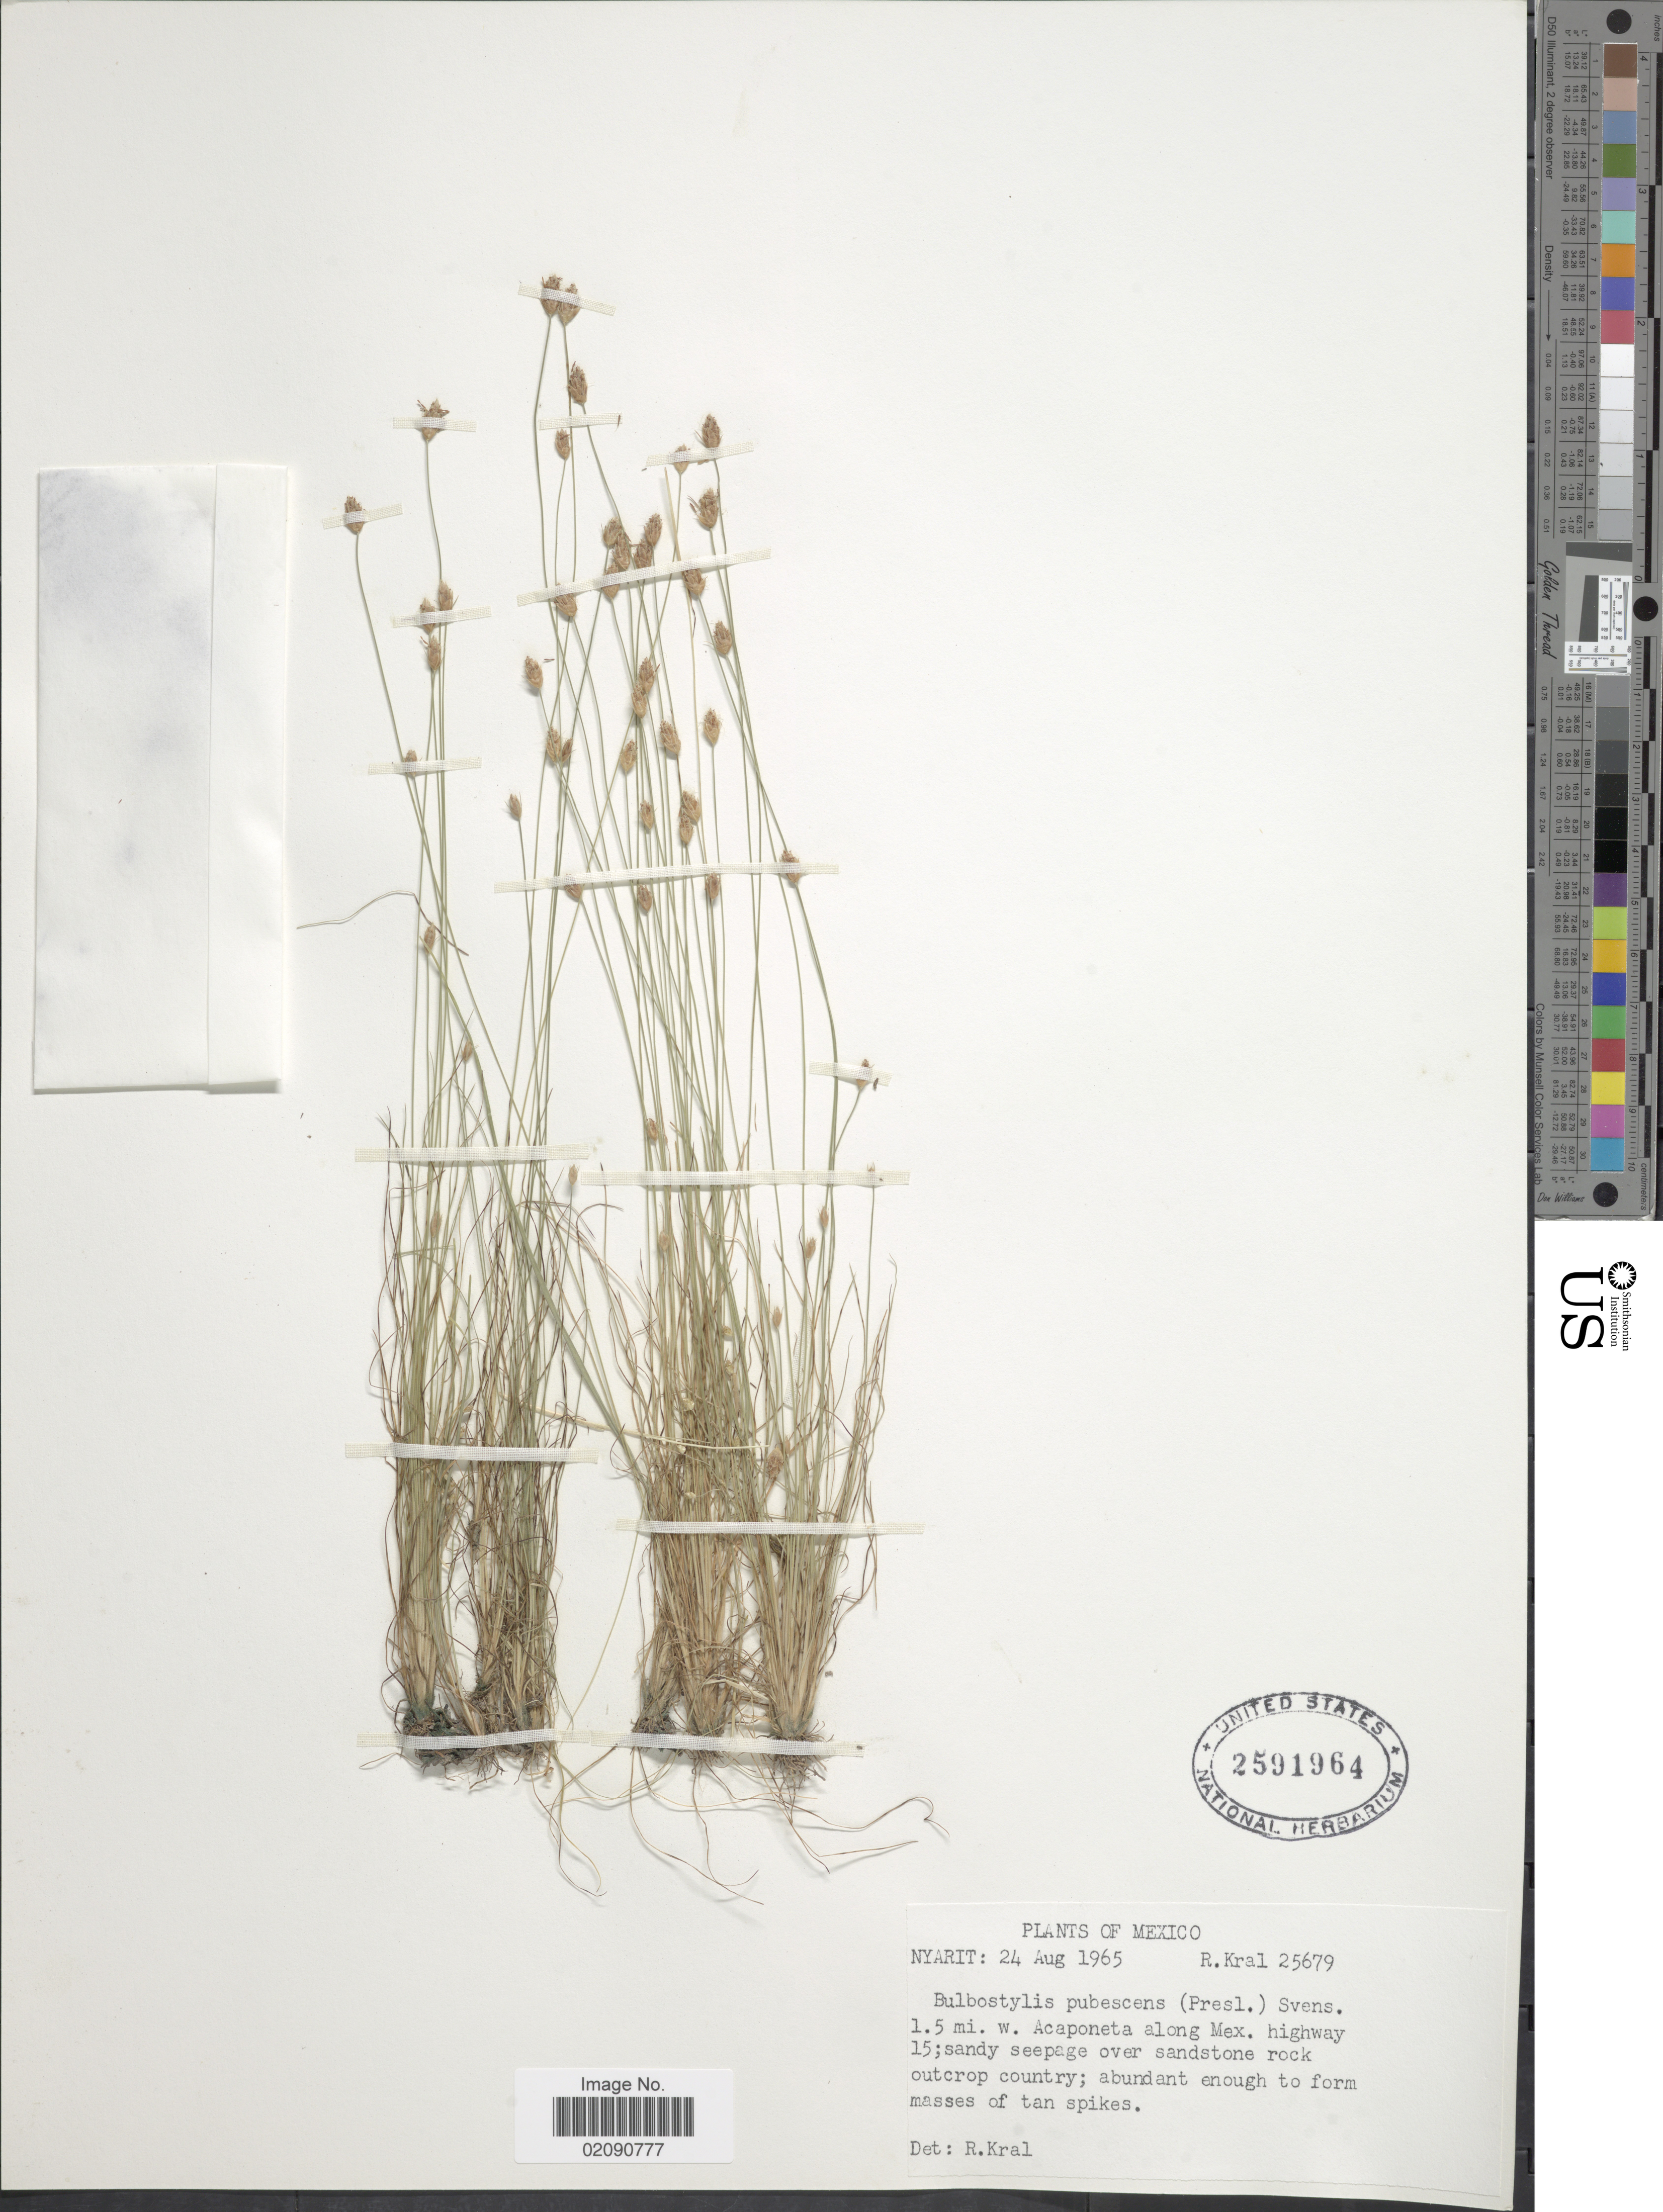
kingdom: Plantae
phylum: Tracheophyta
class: Liliopsida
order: Poales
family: Cyperaceae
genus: Bulbostylis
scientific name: Bulbostylis pubescens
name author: (J. Presl & C. Presl) Svenson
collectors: R. Kral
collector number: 25679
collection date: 1965-08-24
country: Mexico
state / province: Nayarit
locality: Nyarit. 1.5 mi. w. Acaponeta along Mex. highway 15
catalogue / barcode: US 2591964